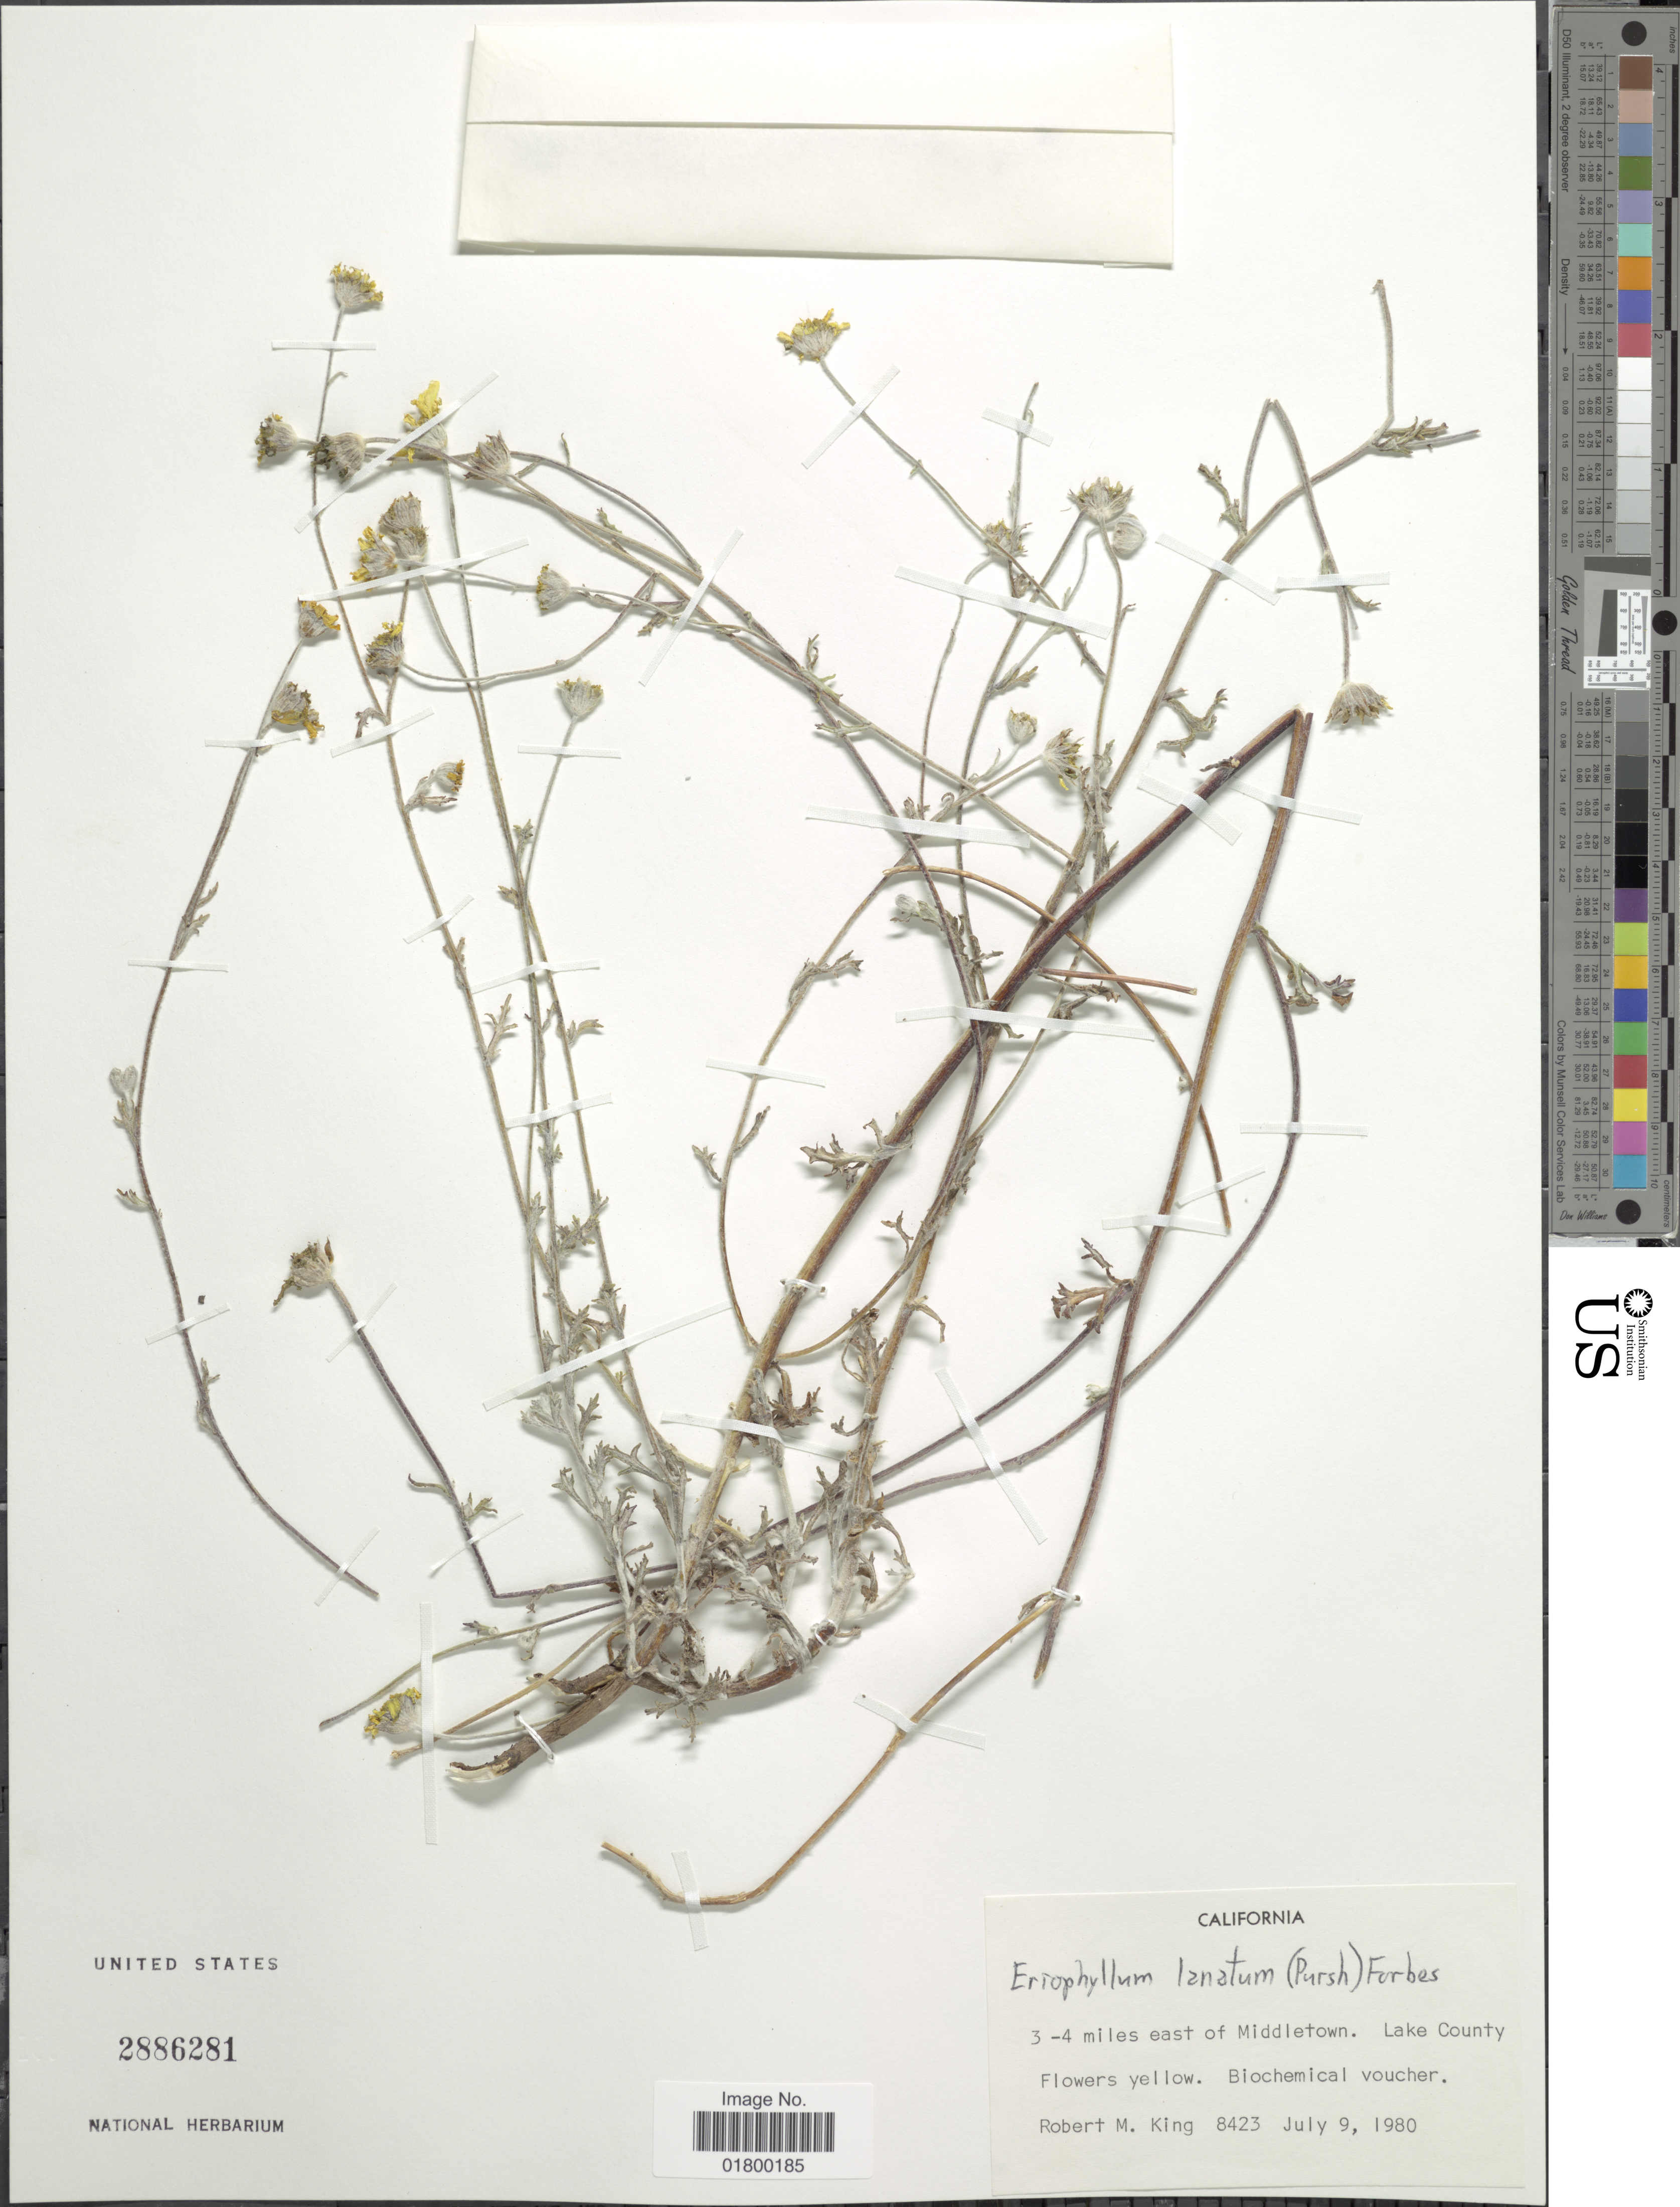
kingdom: Plantae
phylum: Tracheophyta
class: Magnoliopsida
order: Asterales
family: Asteraceae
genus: Eriophyllum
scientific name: Eriophyllum lanatum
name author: (Pursh) J. Forbes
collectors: R. M. King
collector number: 8423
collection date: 1980-07-09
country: United States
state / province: California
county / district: Lake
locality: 3-4 miles east of Middletown, Lake County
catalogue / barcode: US 2886281